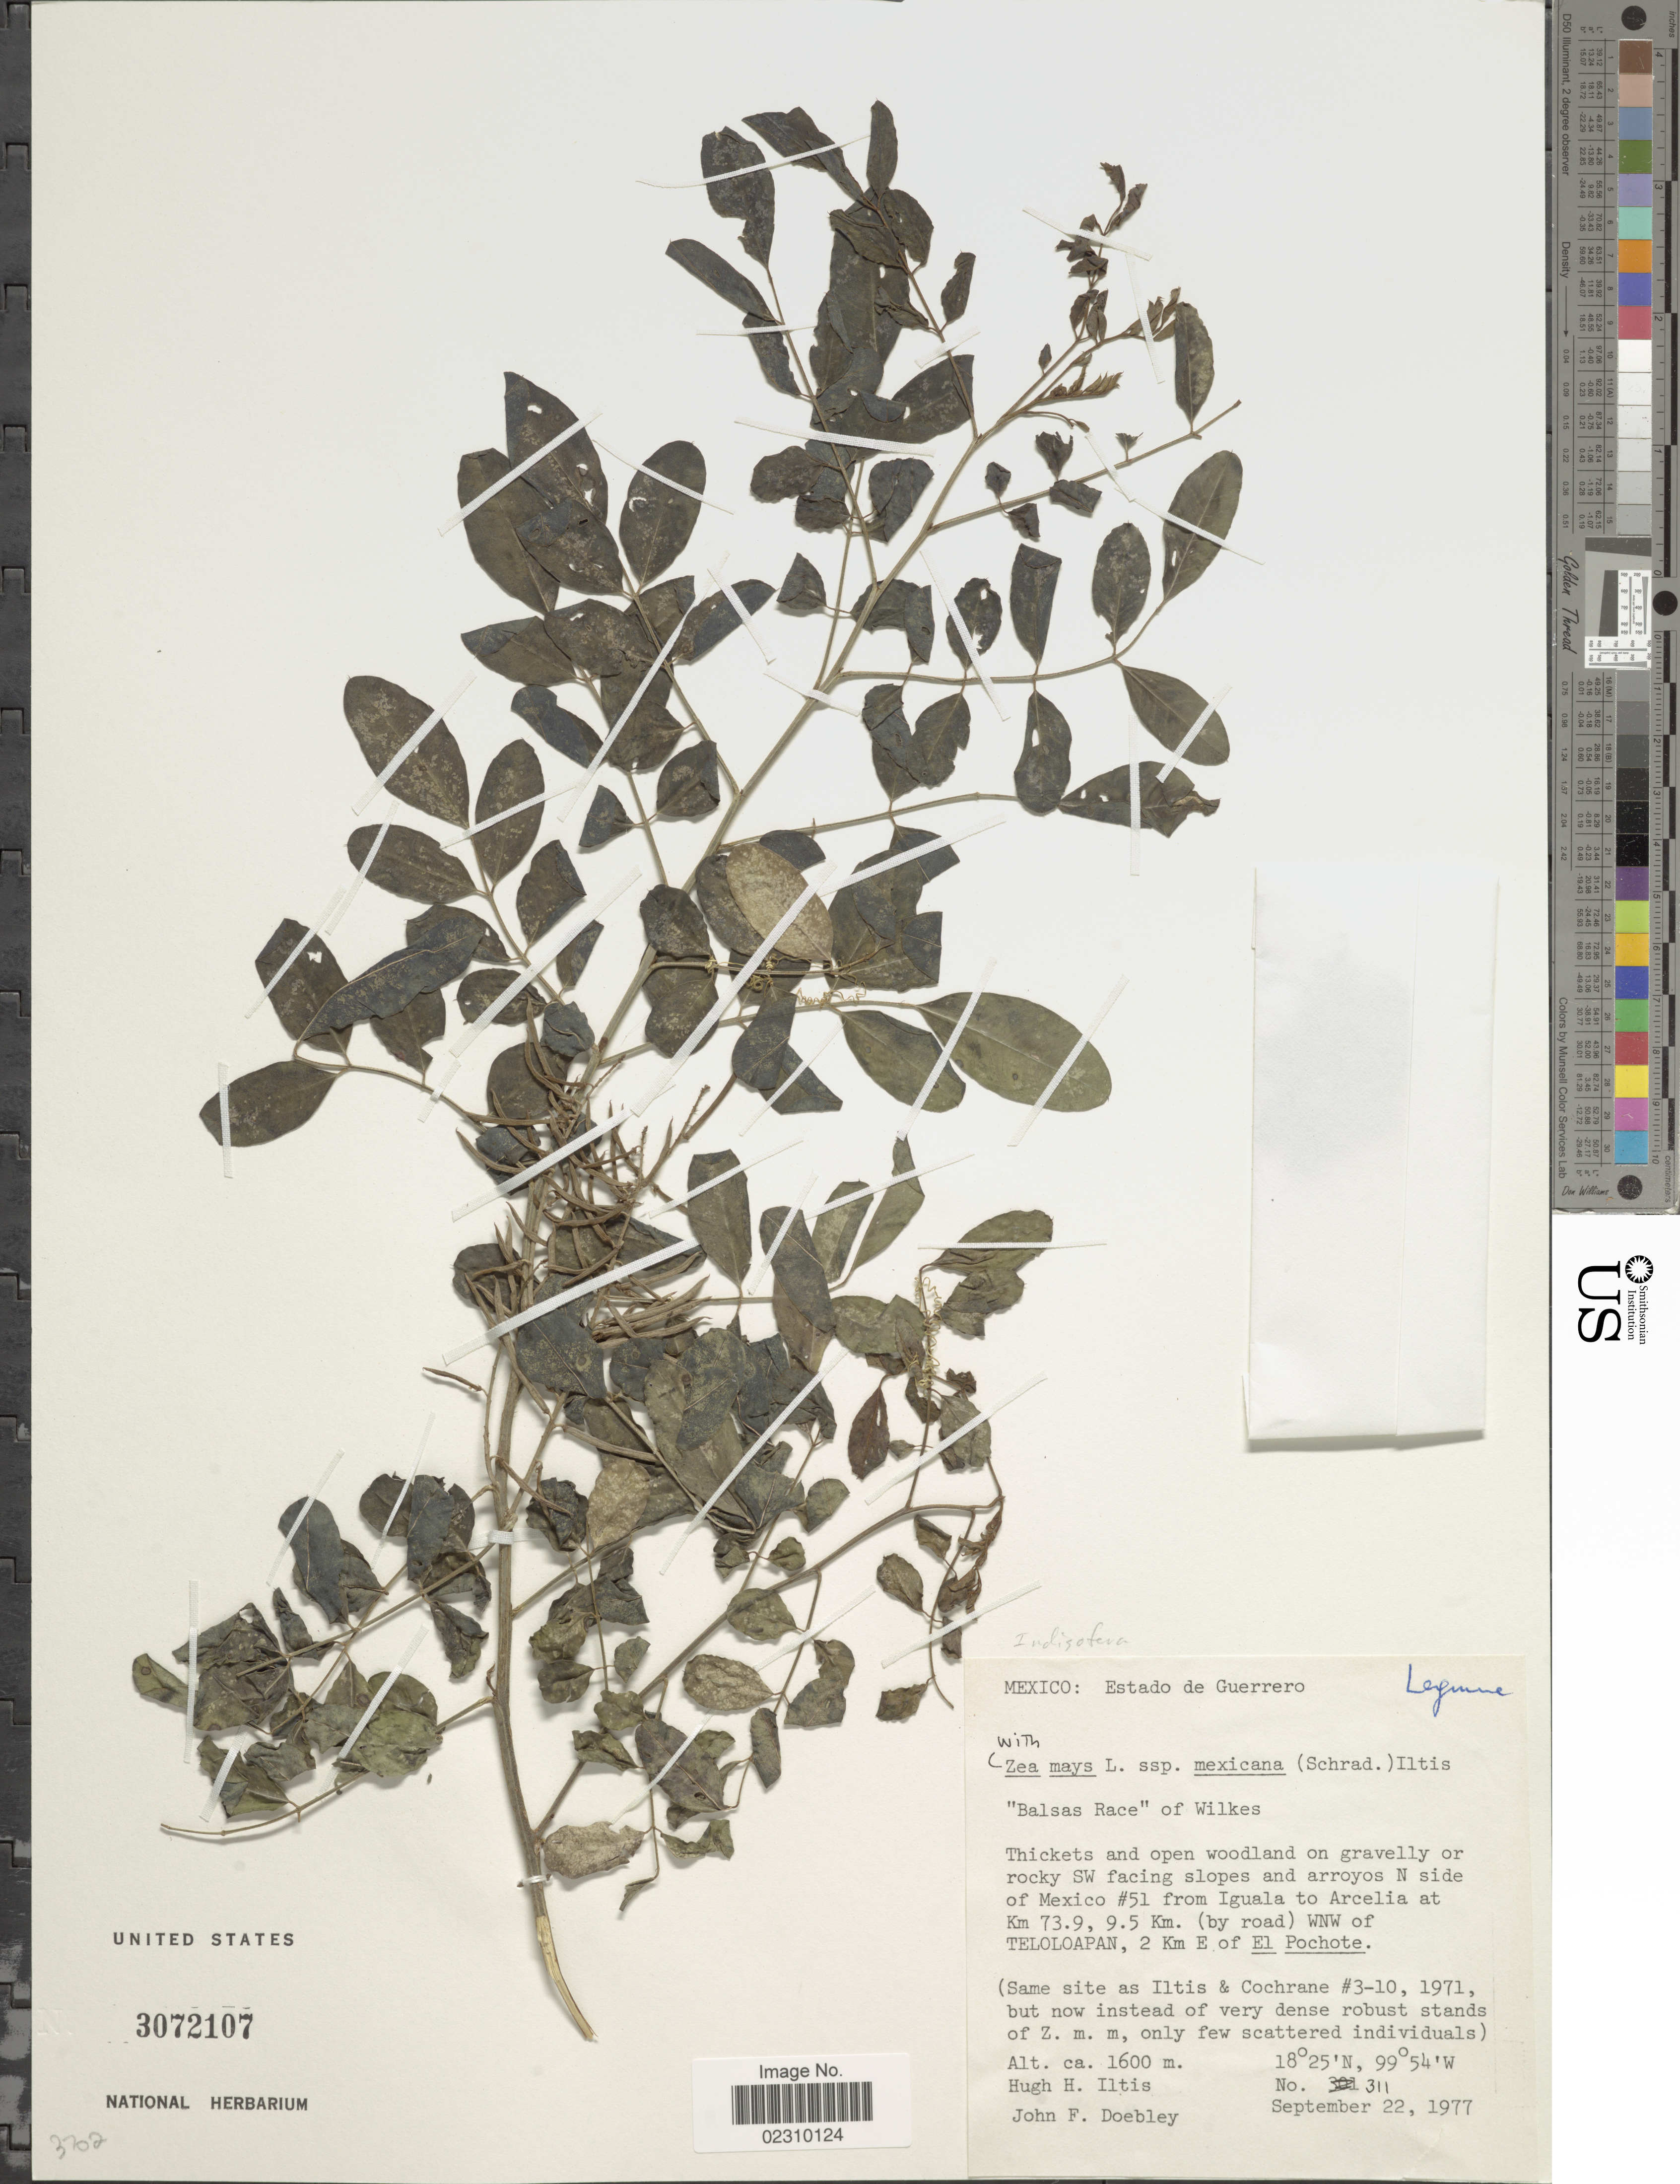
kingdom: Plantae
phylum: Tracheophyta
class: Magnoliopsida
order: Fabales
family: Fabaceae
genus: Indigofera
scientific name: Indigofera sp.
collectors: H. H. Iltis & J. F. Doebley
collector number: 311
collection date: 1977-09-22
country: Mexico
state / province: Guerrero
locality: Thickets and open woodland on gravelly or rocky SW facing slopes and arroyos N side of Mexico #51 from Iguala to Arcelia at Km 73.9, 9.5 km. (by road) WNW of Teloloapan, 2 km E of El Pochote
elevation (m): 1600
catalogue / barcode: US 3072107